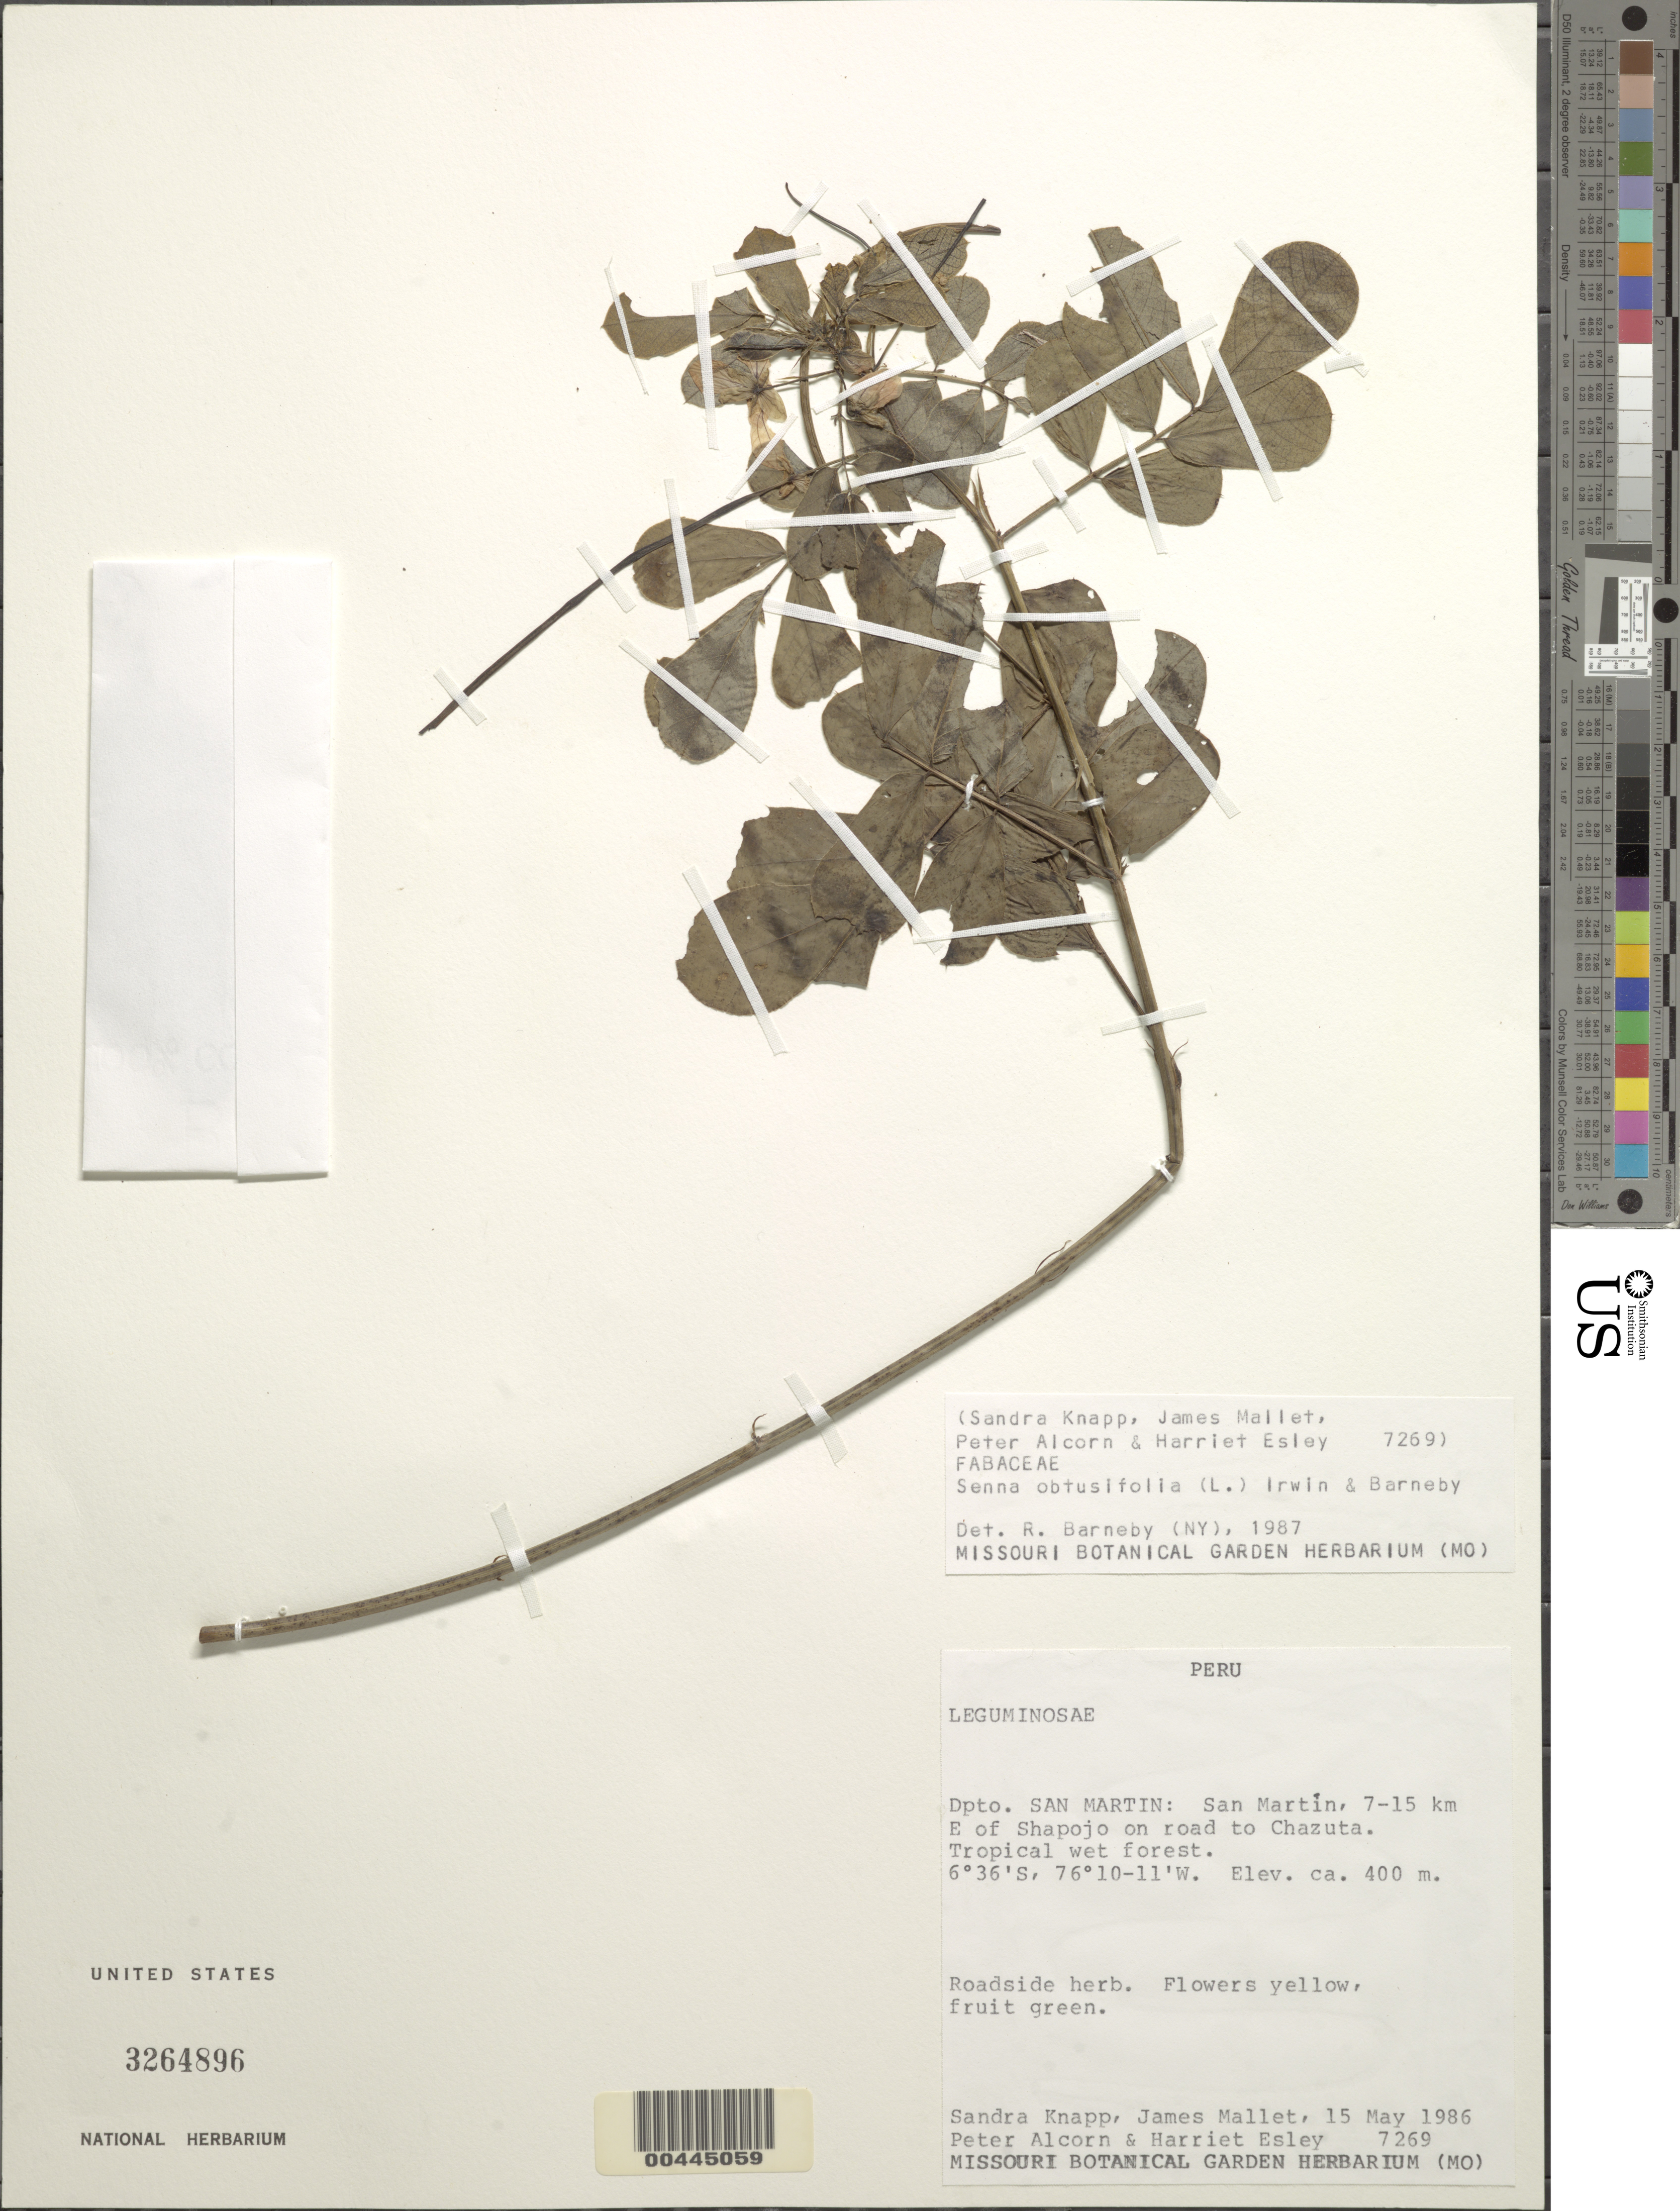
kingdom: Plantae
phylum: Tracheophyta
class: Magnoliopsida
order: Fabales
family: Fabaceae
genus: Senna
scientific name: Senna obtusifolia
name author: (L.) H.S. Irwin & Barneby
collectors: S. Knapp, J. Mallet, P. Alcorn & H. Esley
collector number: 7269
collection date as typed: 15 May 1986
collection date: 1986-05-15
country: Peru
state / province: San Martín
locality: E of shapojo, road to chazuta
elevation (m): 400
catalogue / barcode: US 3264896